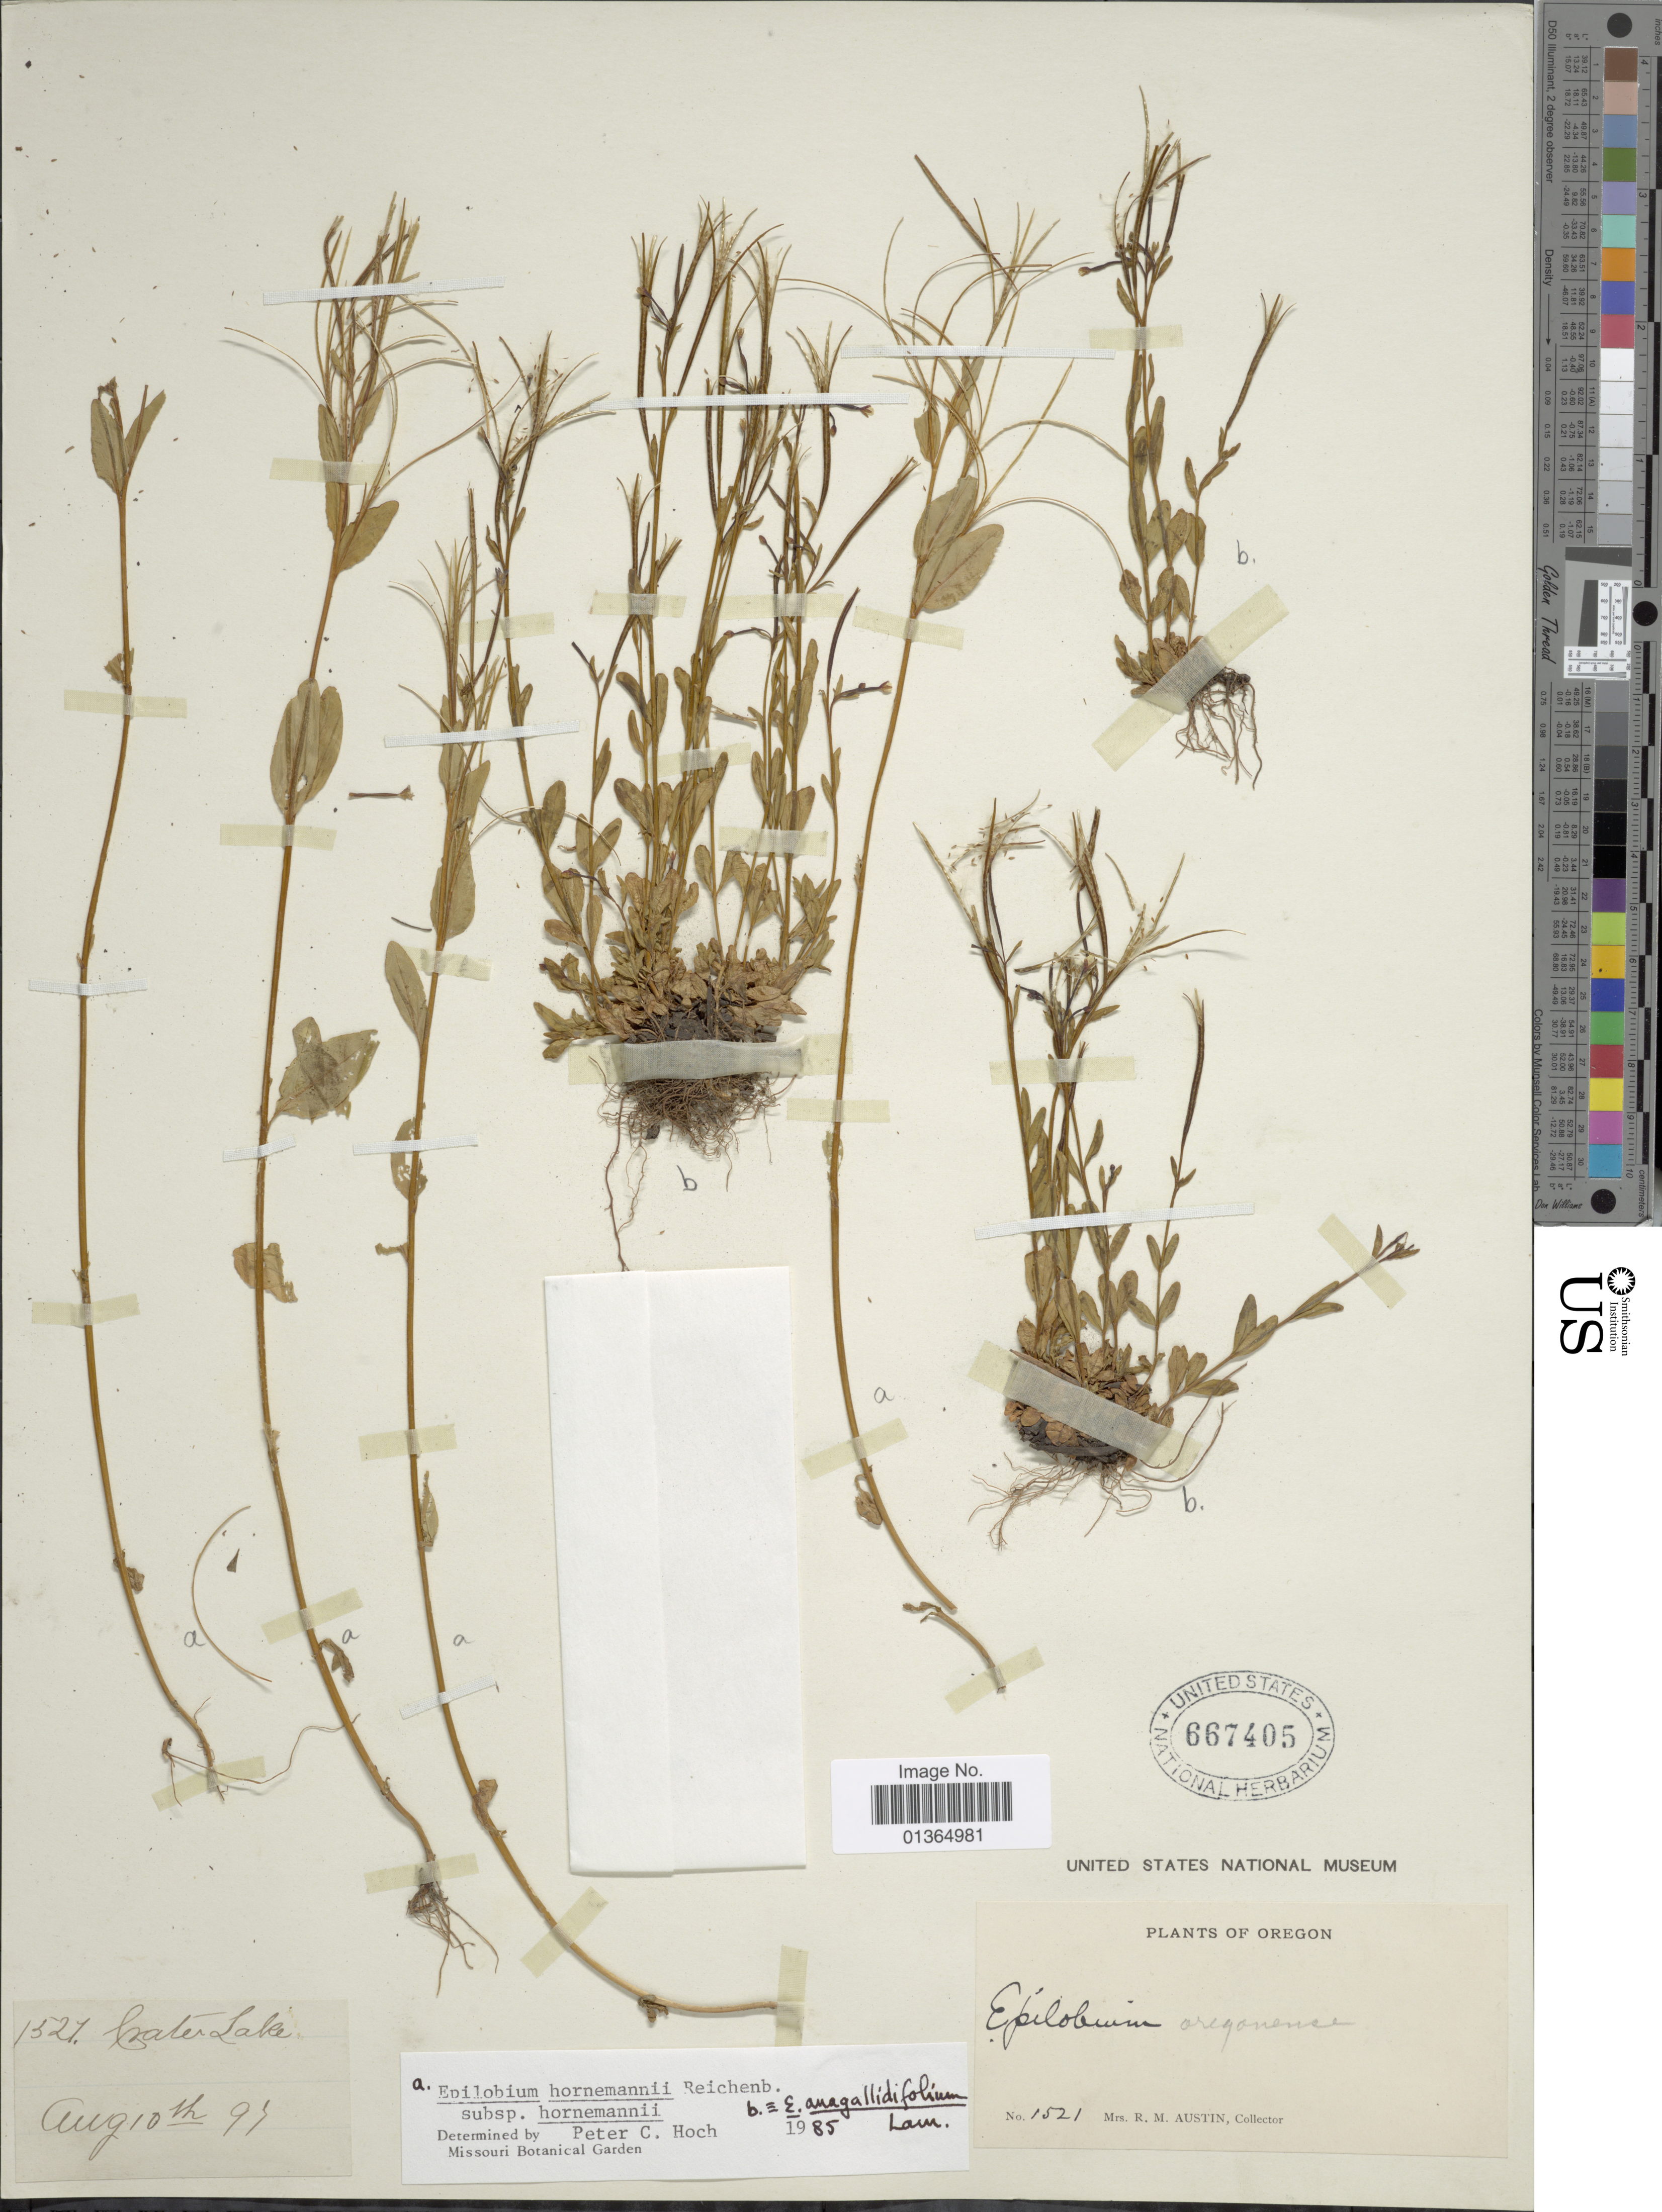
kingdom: Plantae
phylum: Tracheophyta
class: Magnoliopsida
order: Myrtales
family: Onagraceae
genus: Epilobium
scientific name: Epilobium hornemannii subsp. hornemannii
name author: Rchb.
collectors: R. Austin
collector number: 1521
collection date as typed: Transcribed d/m/y: 10/8/97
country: United States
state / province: Oregon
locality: Crater Lake.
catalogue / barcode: US 667405